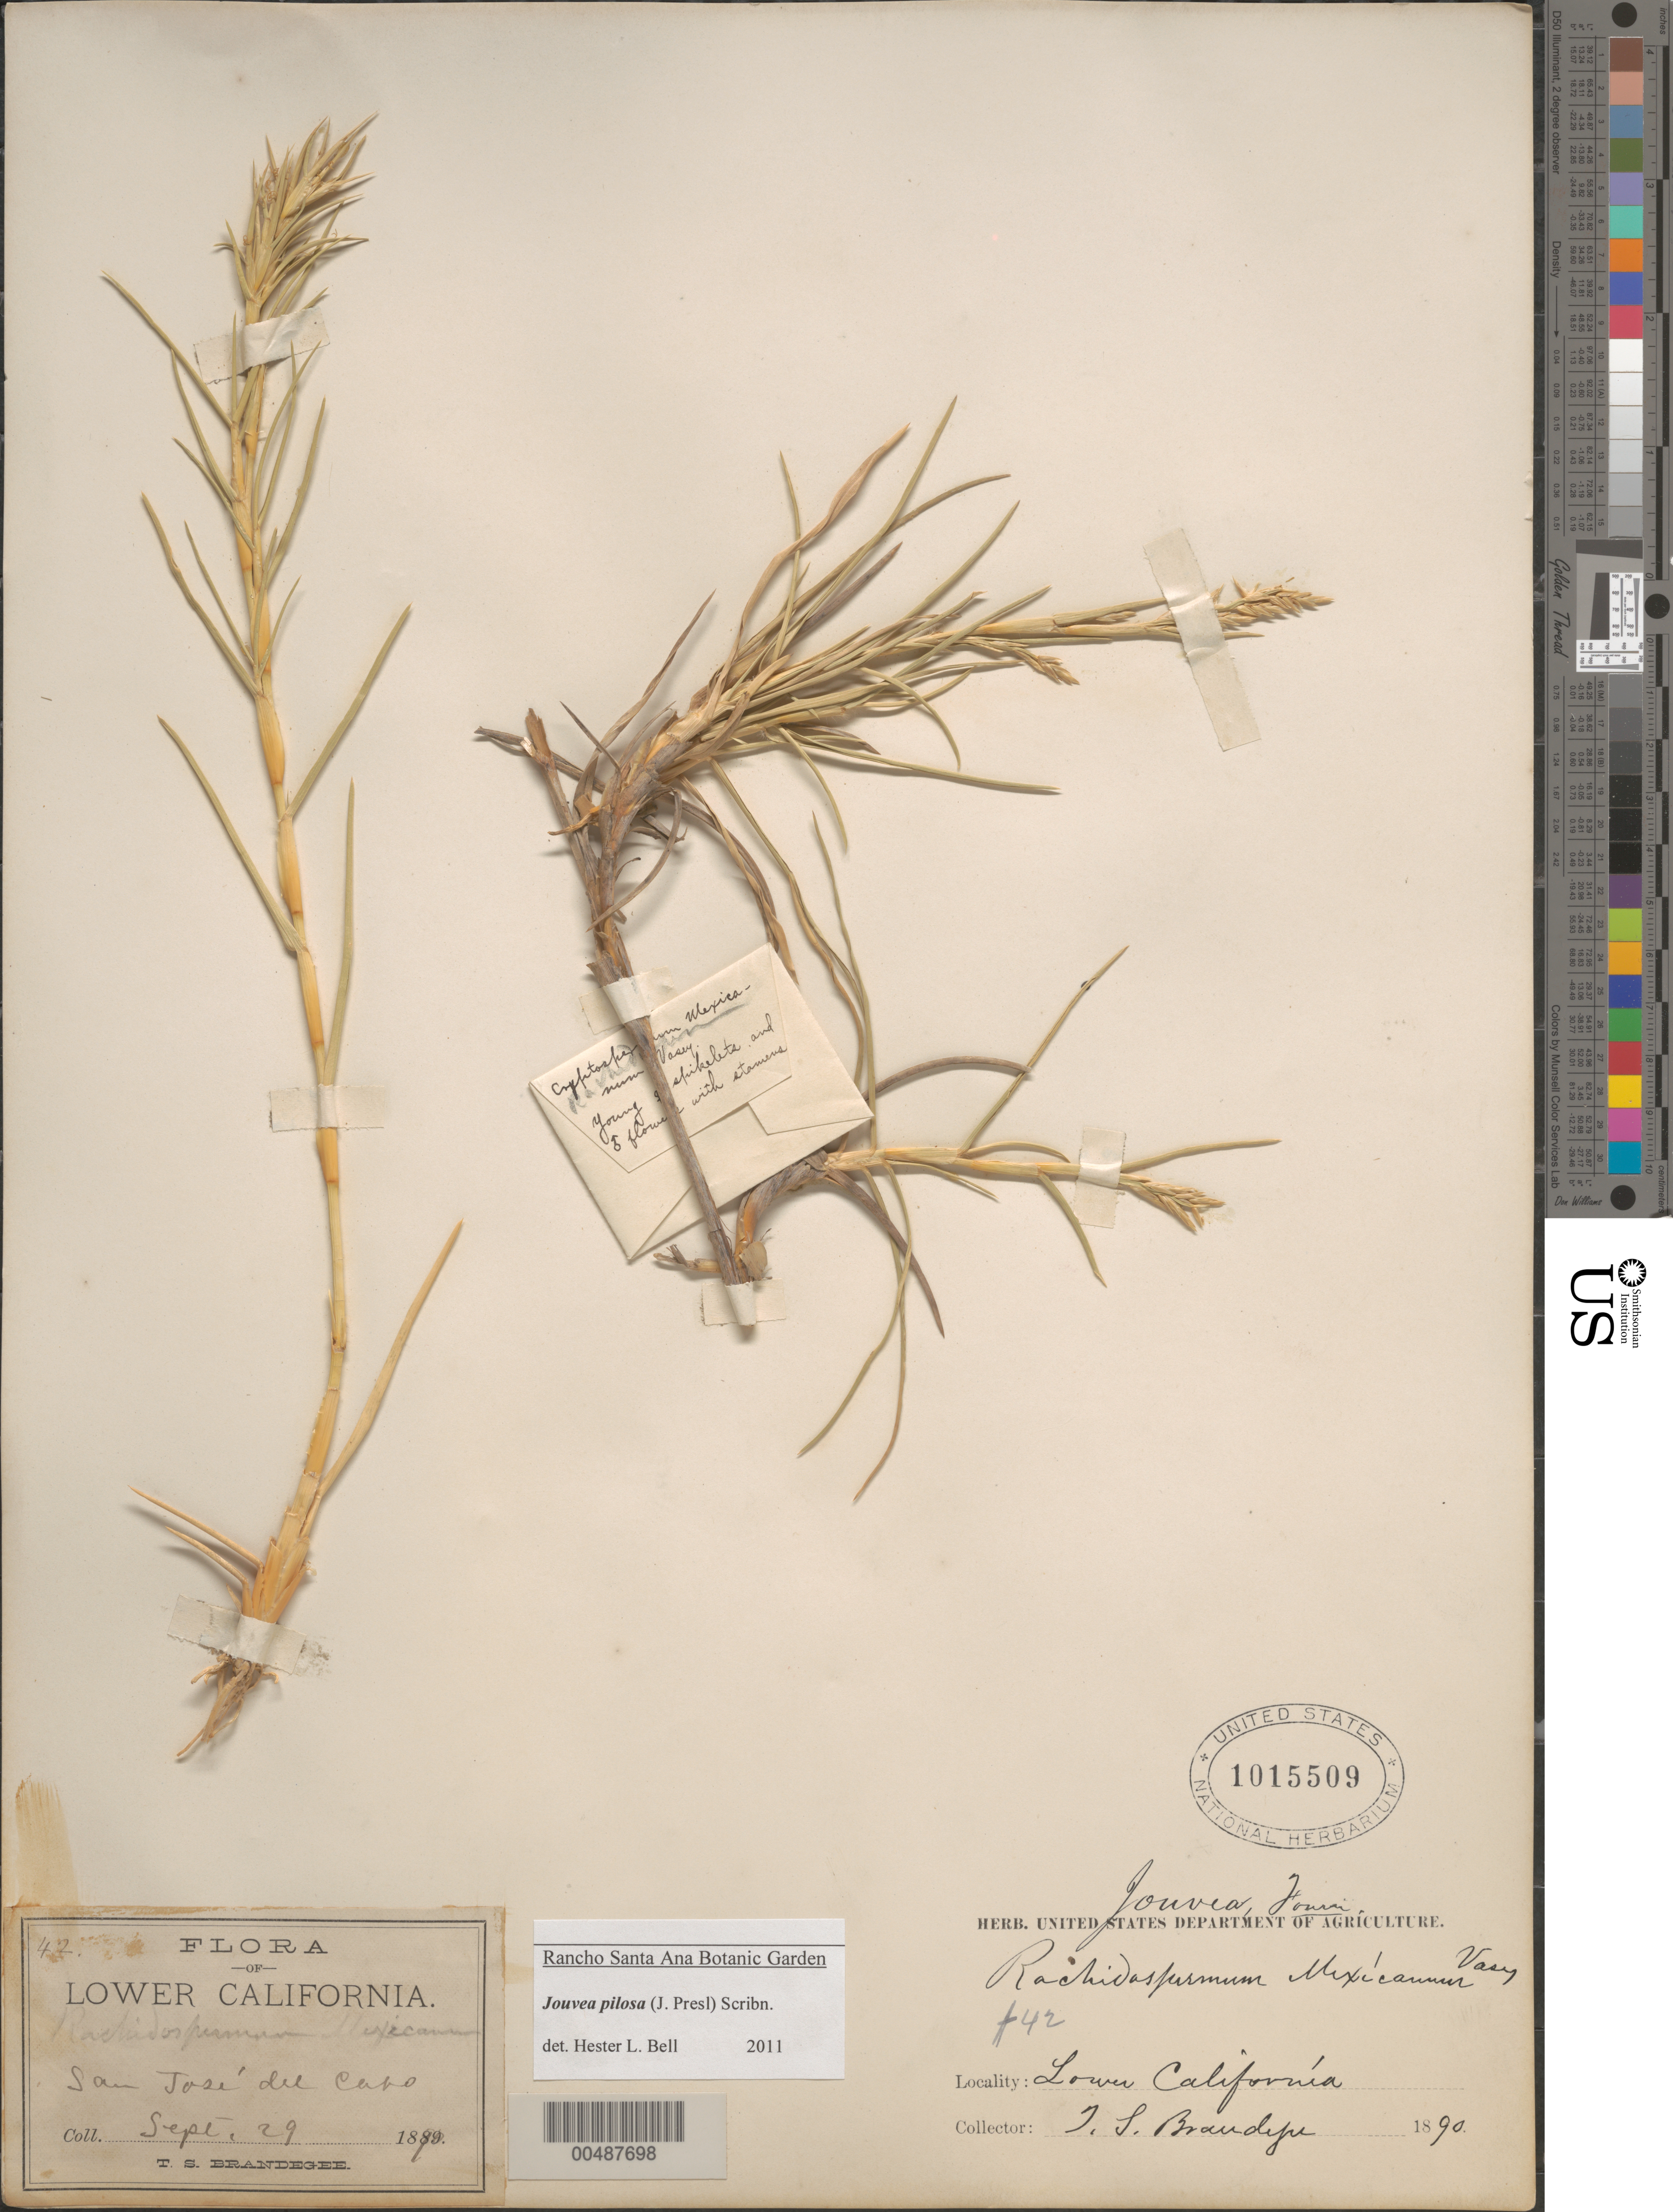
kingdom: Plantae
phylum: Tracheophyta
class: Liliopsida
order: Poales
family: Poaceae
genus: Jouvea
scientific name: Jouvea pilosa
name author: (J. Presl) Scribn.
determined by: Bell, H. L.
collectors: T. S. Brandegee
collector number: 42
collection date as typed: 29 Sep 1890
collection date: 1890-09-29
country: Mexico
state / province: Baja California Sur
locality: San José del Cabo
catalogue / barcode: US 1015509